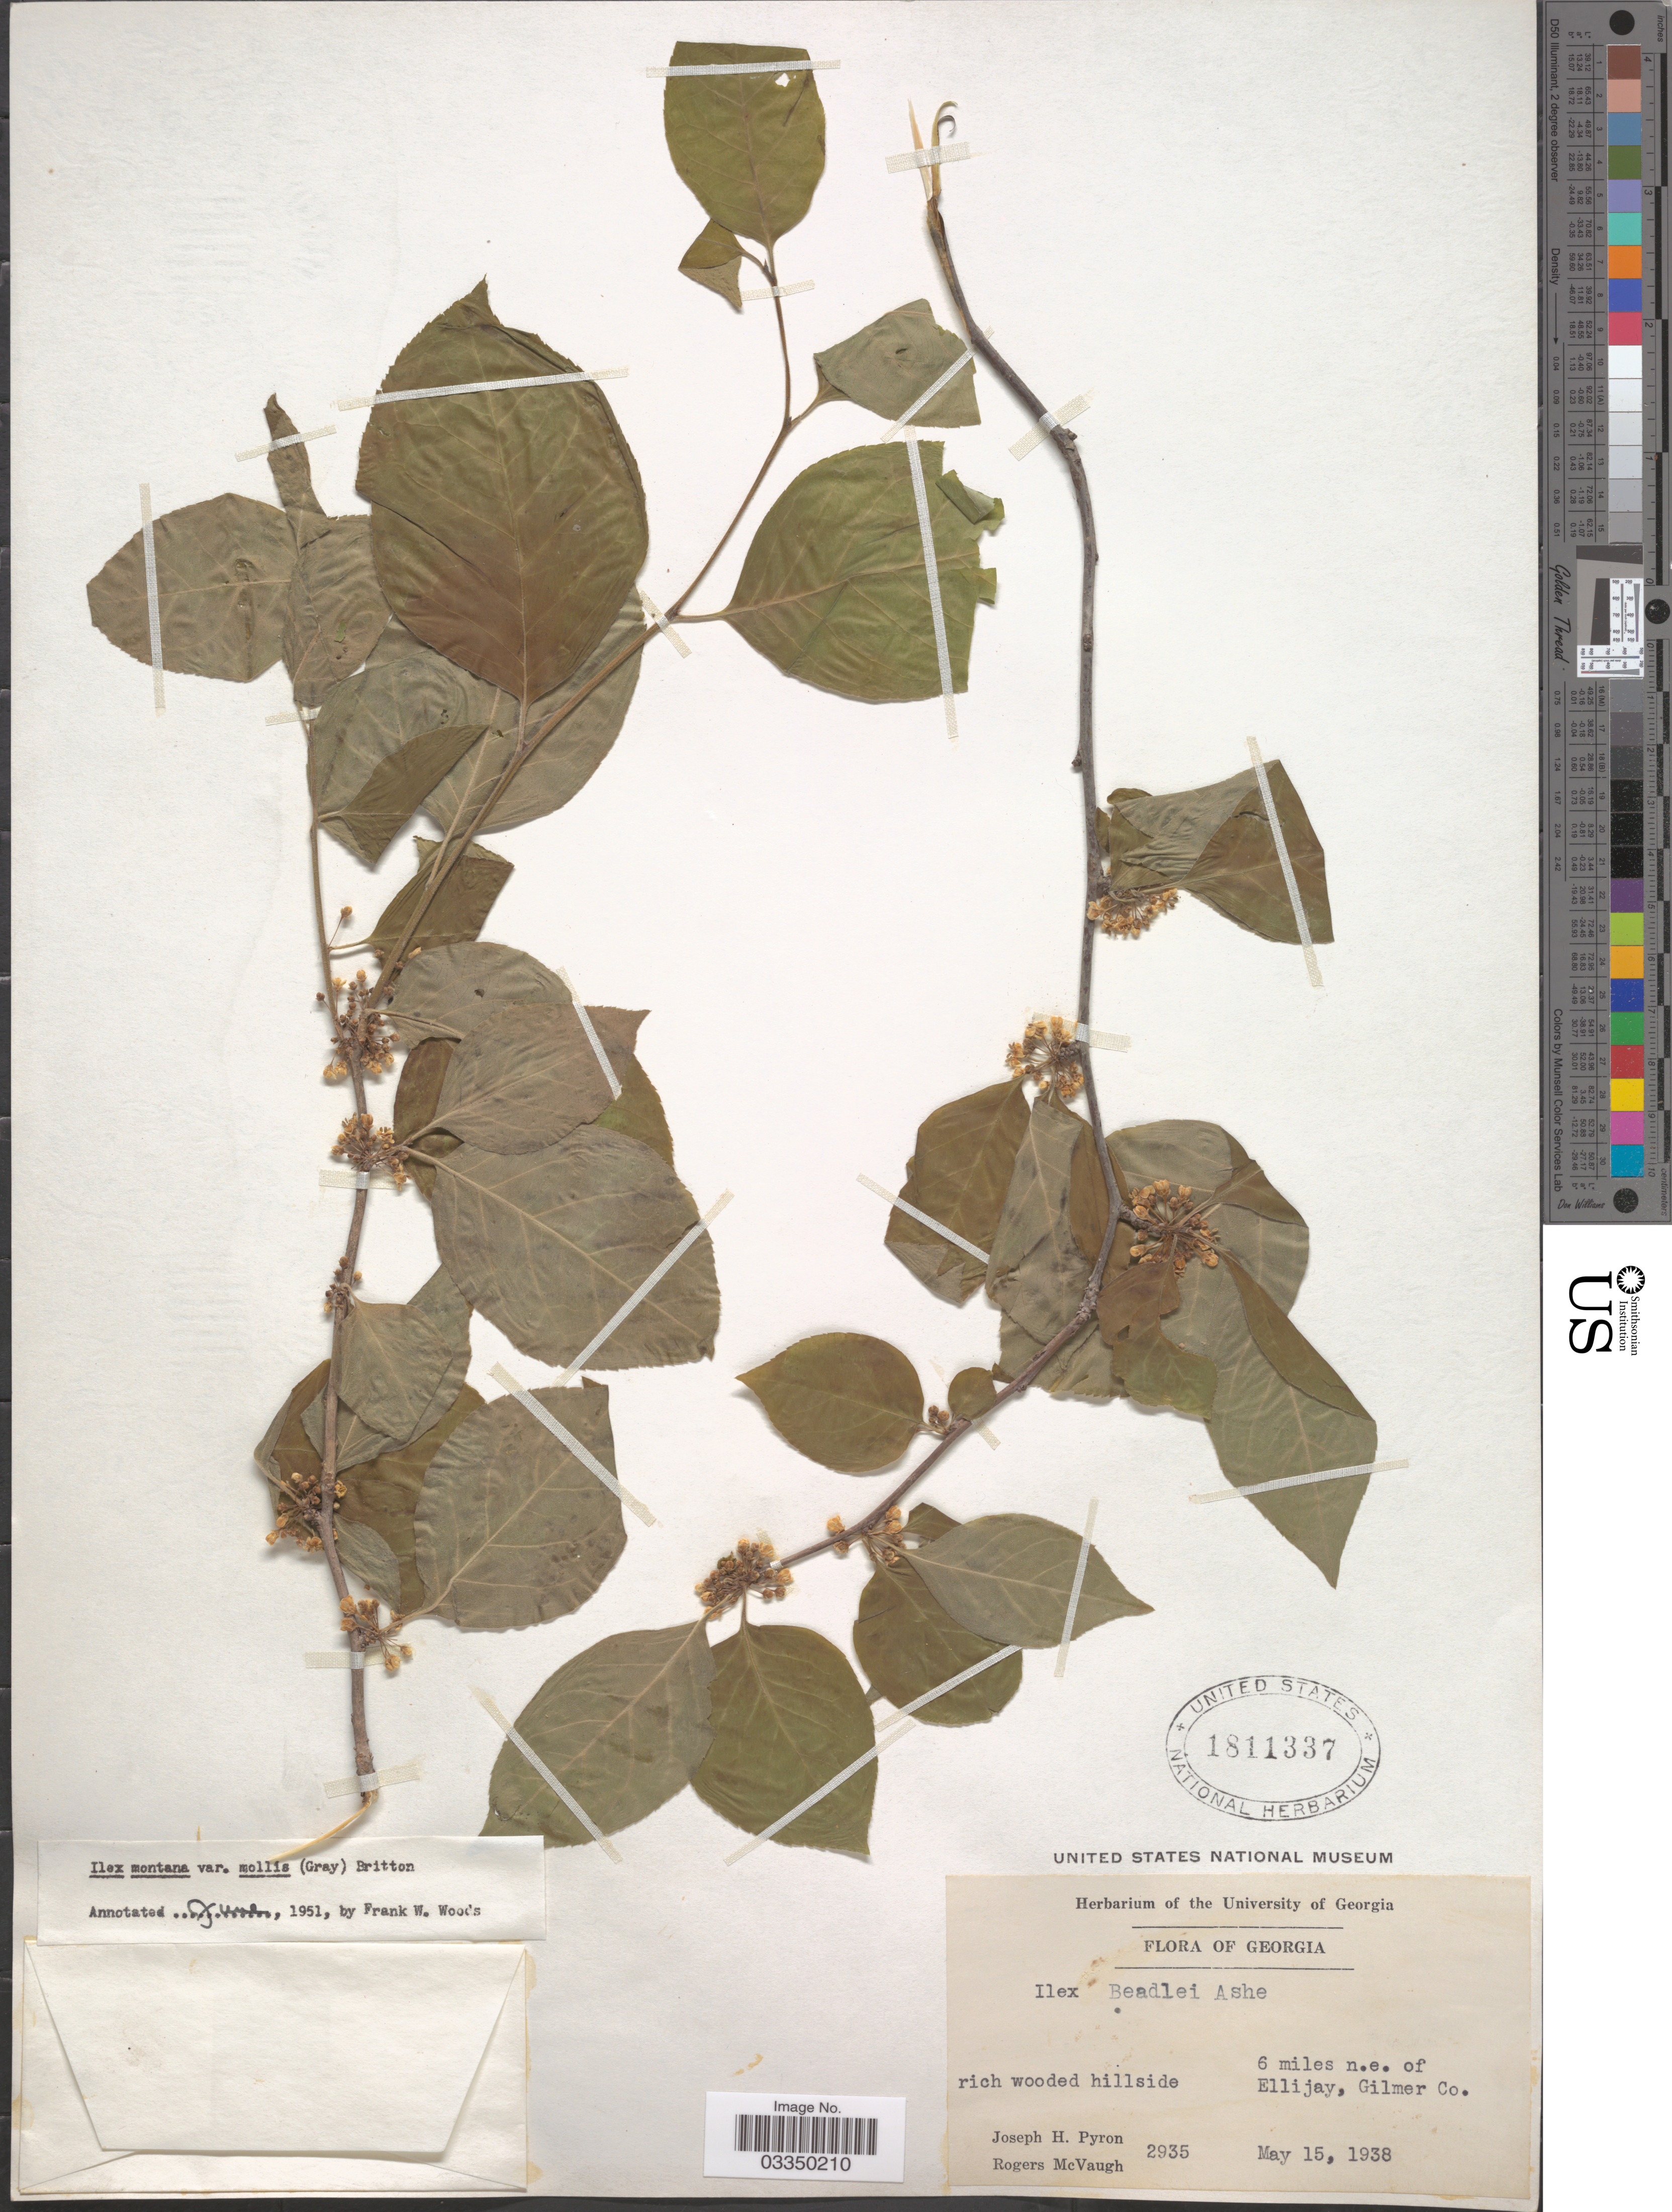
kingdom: Plantae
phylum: Tracheophyta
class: Magnoliopsida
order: Aquifoliales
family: Aquifoliaceae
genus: Ilex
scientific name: Ilex montana var. mollis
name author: (A. Gray) Britton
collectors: J. H. Pyron & R. McVaugh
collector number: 2935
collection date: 1938-05-15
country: United States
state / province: Georgia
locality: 6 miles n.e. of Ellijay, Gilmer Co.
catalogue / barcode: US 1811337